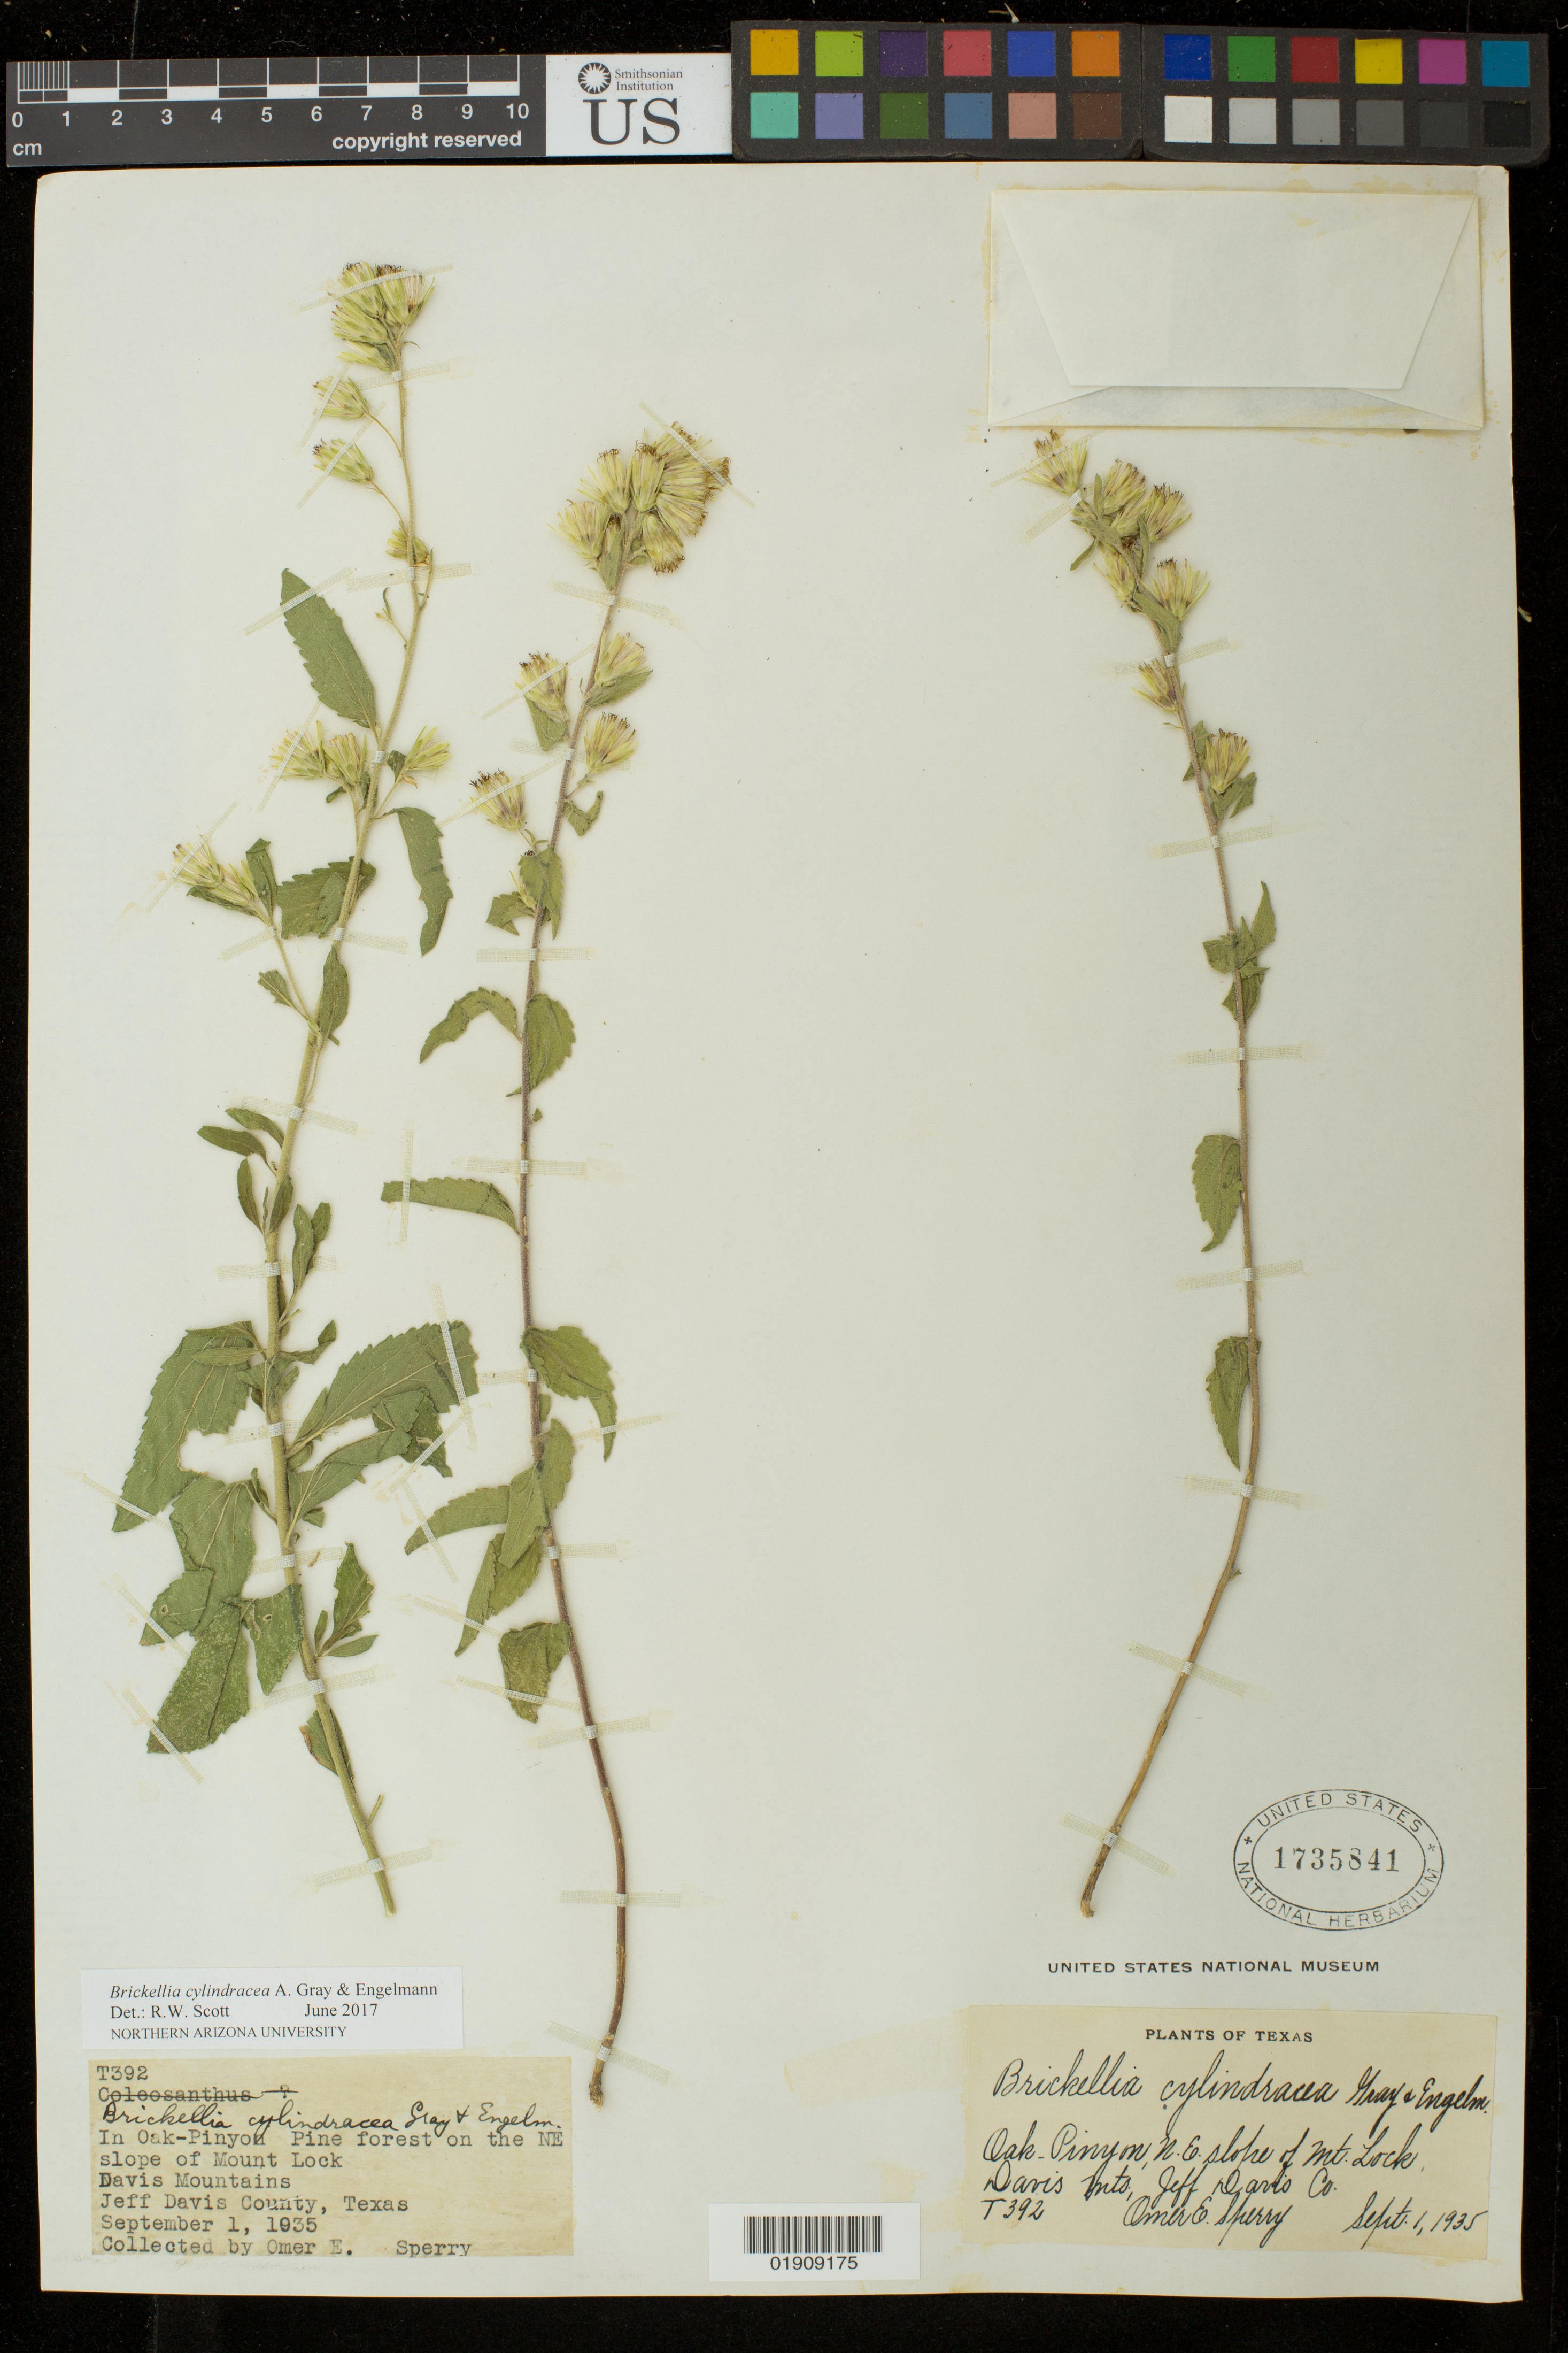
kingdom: Plantae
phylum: Tracheophyta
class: Magnoliopsida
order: Asterales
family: Asteraceae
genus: Brickellia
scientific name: Brickellia cylindracea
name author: A. Gray & Engelm. in A. Gray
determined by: Scott, R. W.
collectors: O. E. Sperry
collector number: T392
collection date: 1935-09-01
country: United States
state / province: Texas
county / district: Jeff Davis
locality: In oak forest on NE slope of Mount Lock, Davis Mountains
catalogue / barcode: US 1735841